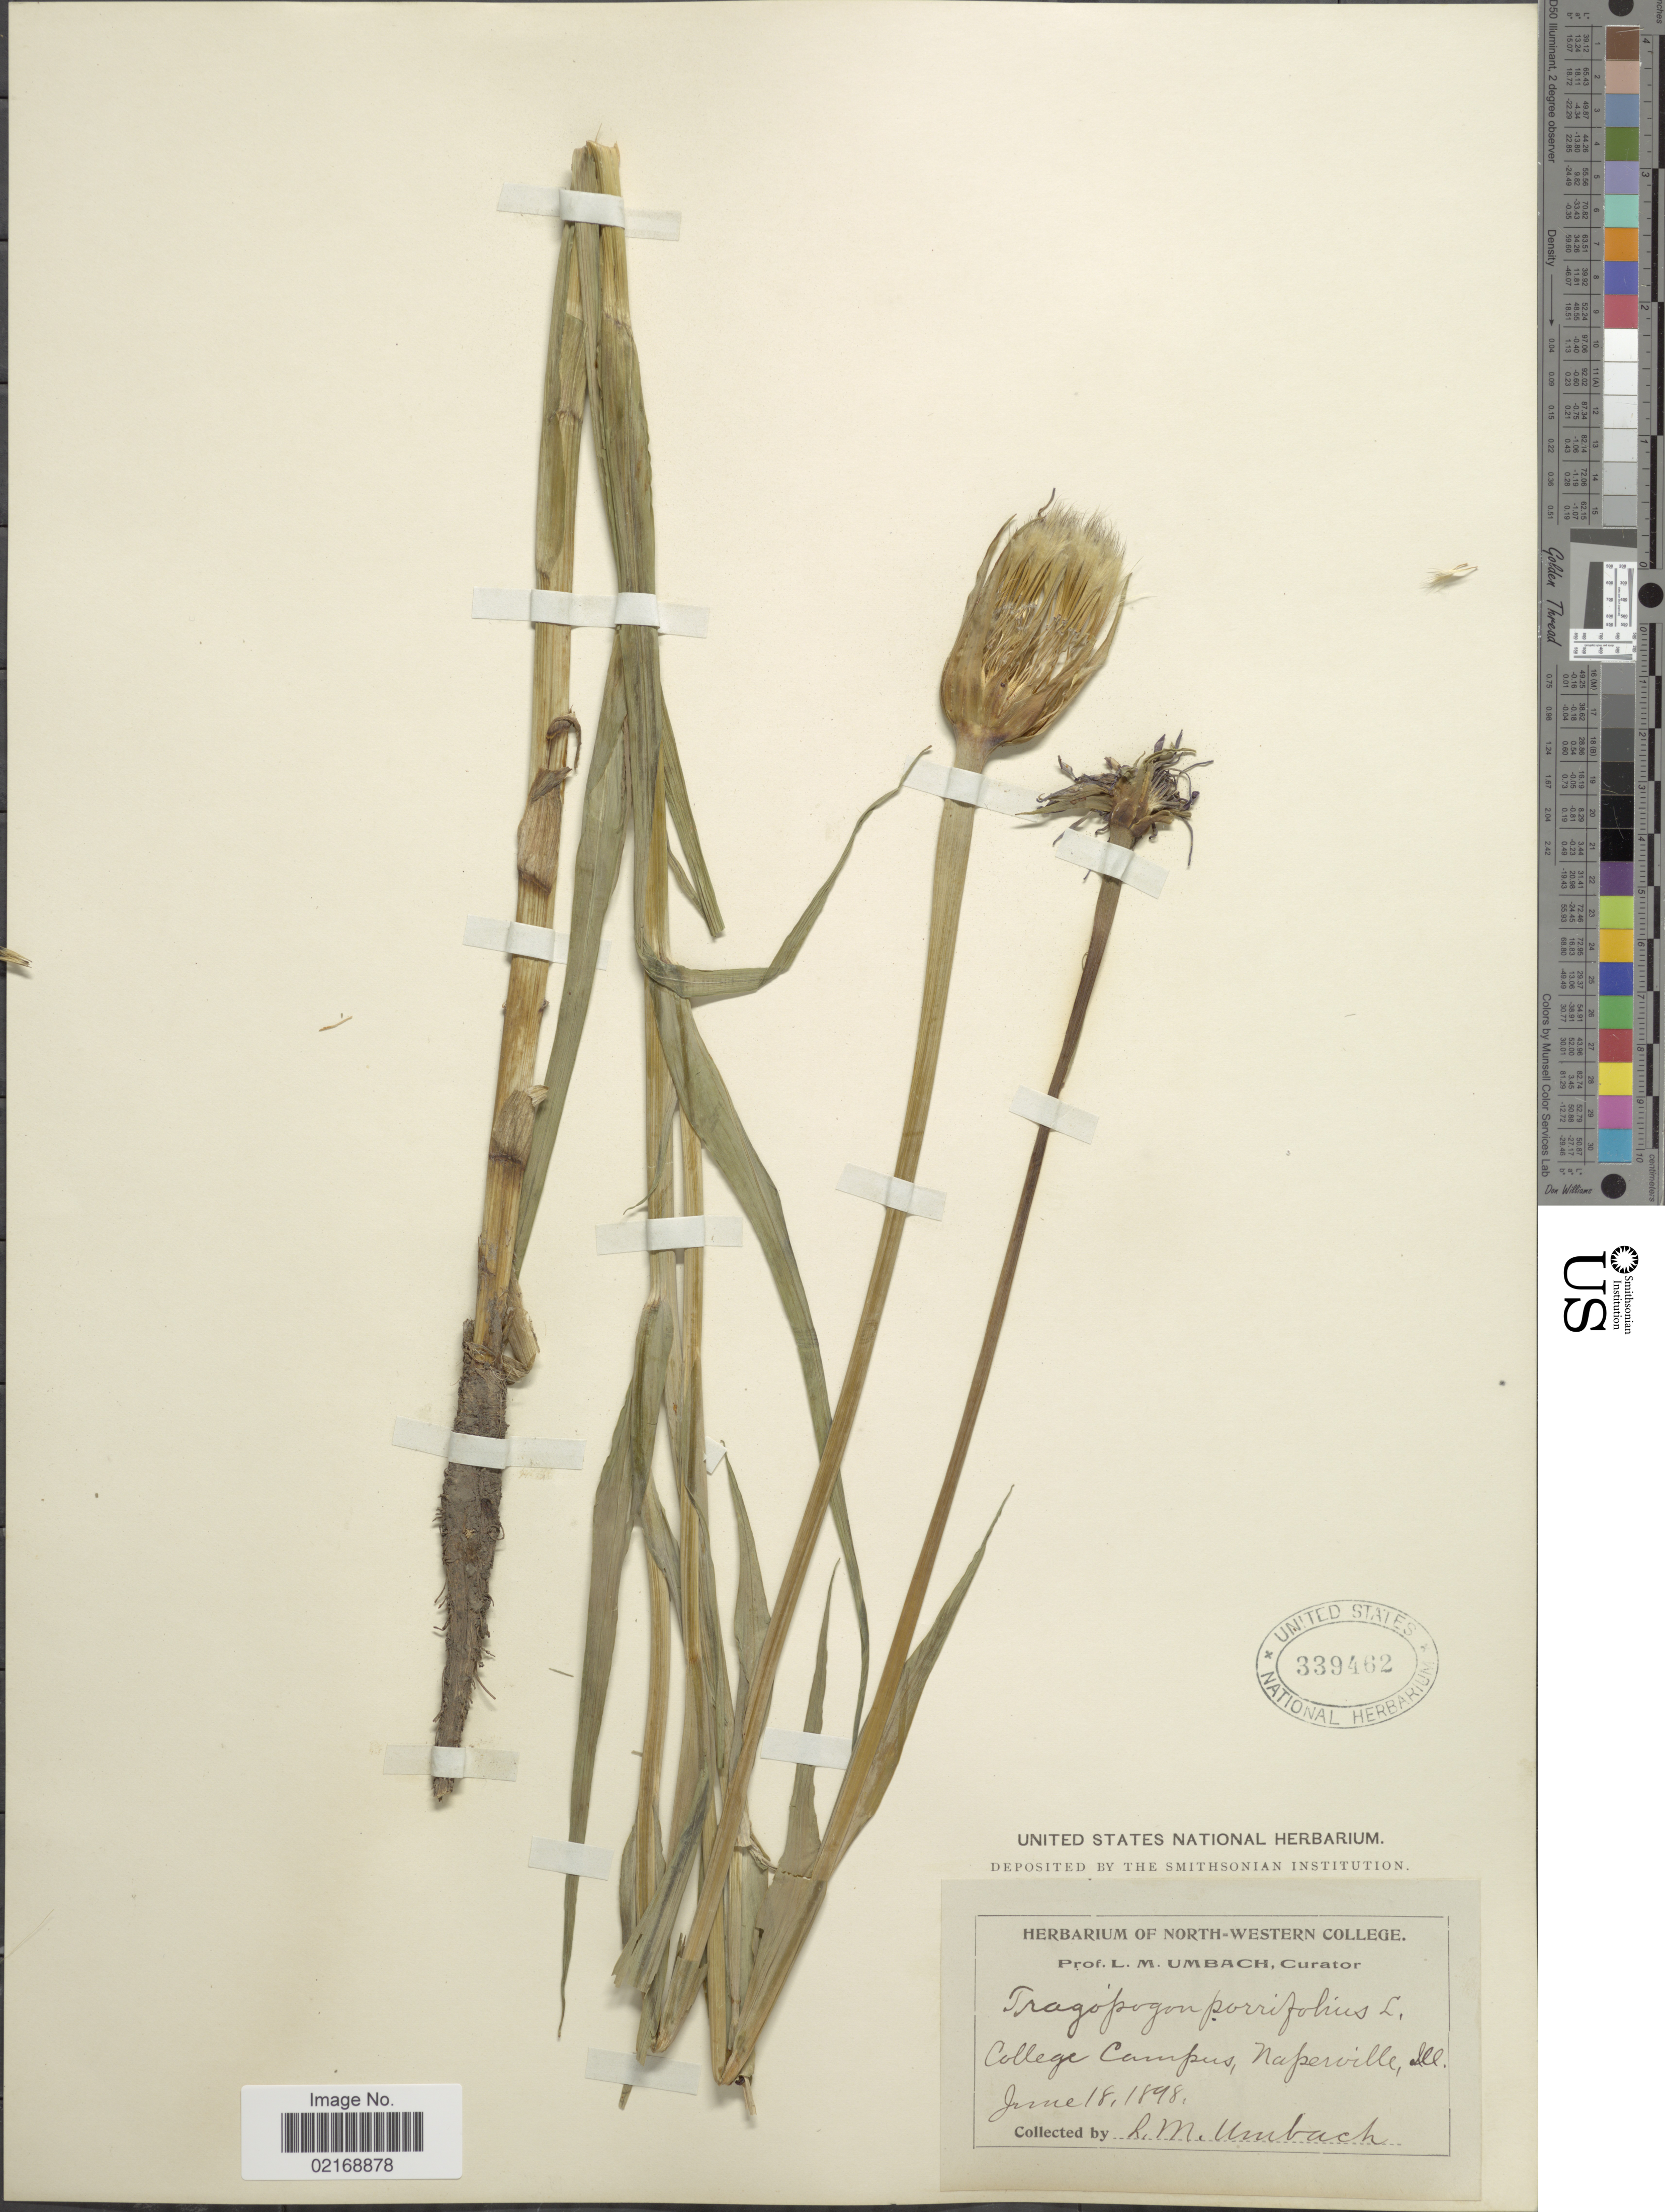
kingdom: Plantae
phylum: Tracheophyta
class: Magnoliopsida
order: Asterales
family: Asteraceae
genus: Tragopogon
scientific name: Tragopogon porrifolius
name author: L.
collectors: L. M. Umbach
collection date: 1898-06-18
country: United States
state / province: Illinois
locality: College Campus, Naperville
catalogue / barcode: US 339462